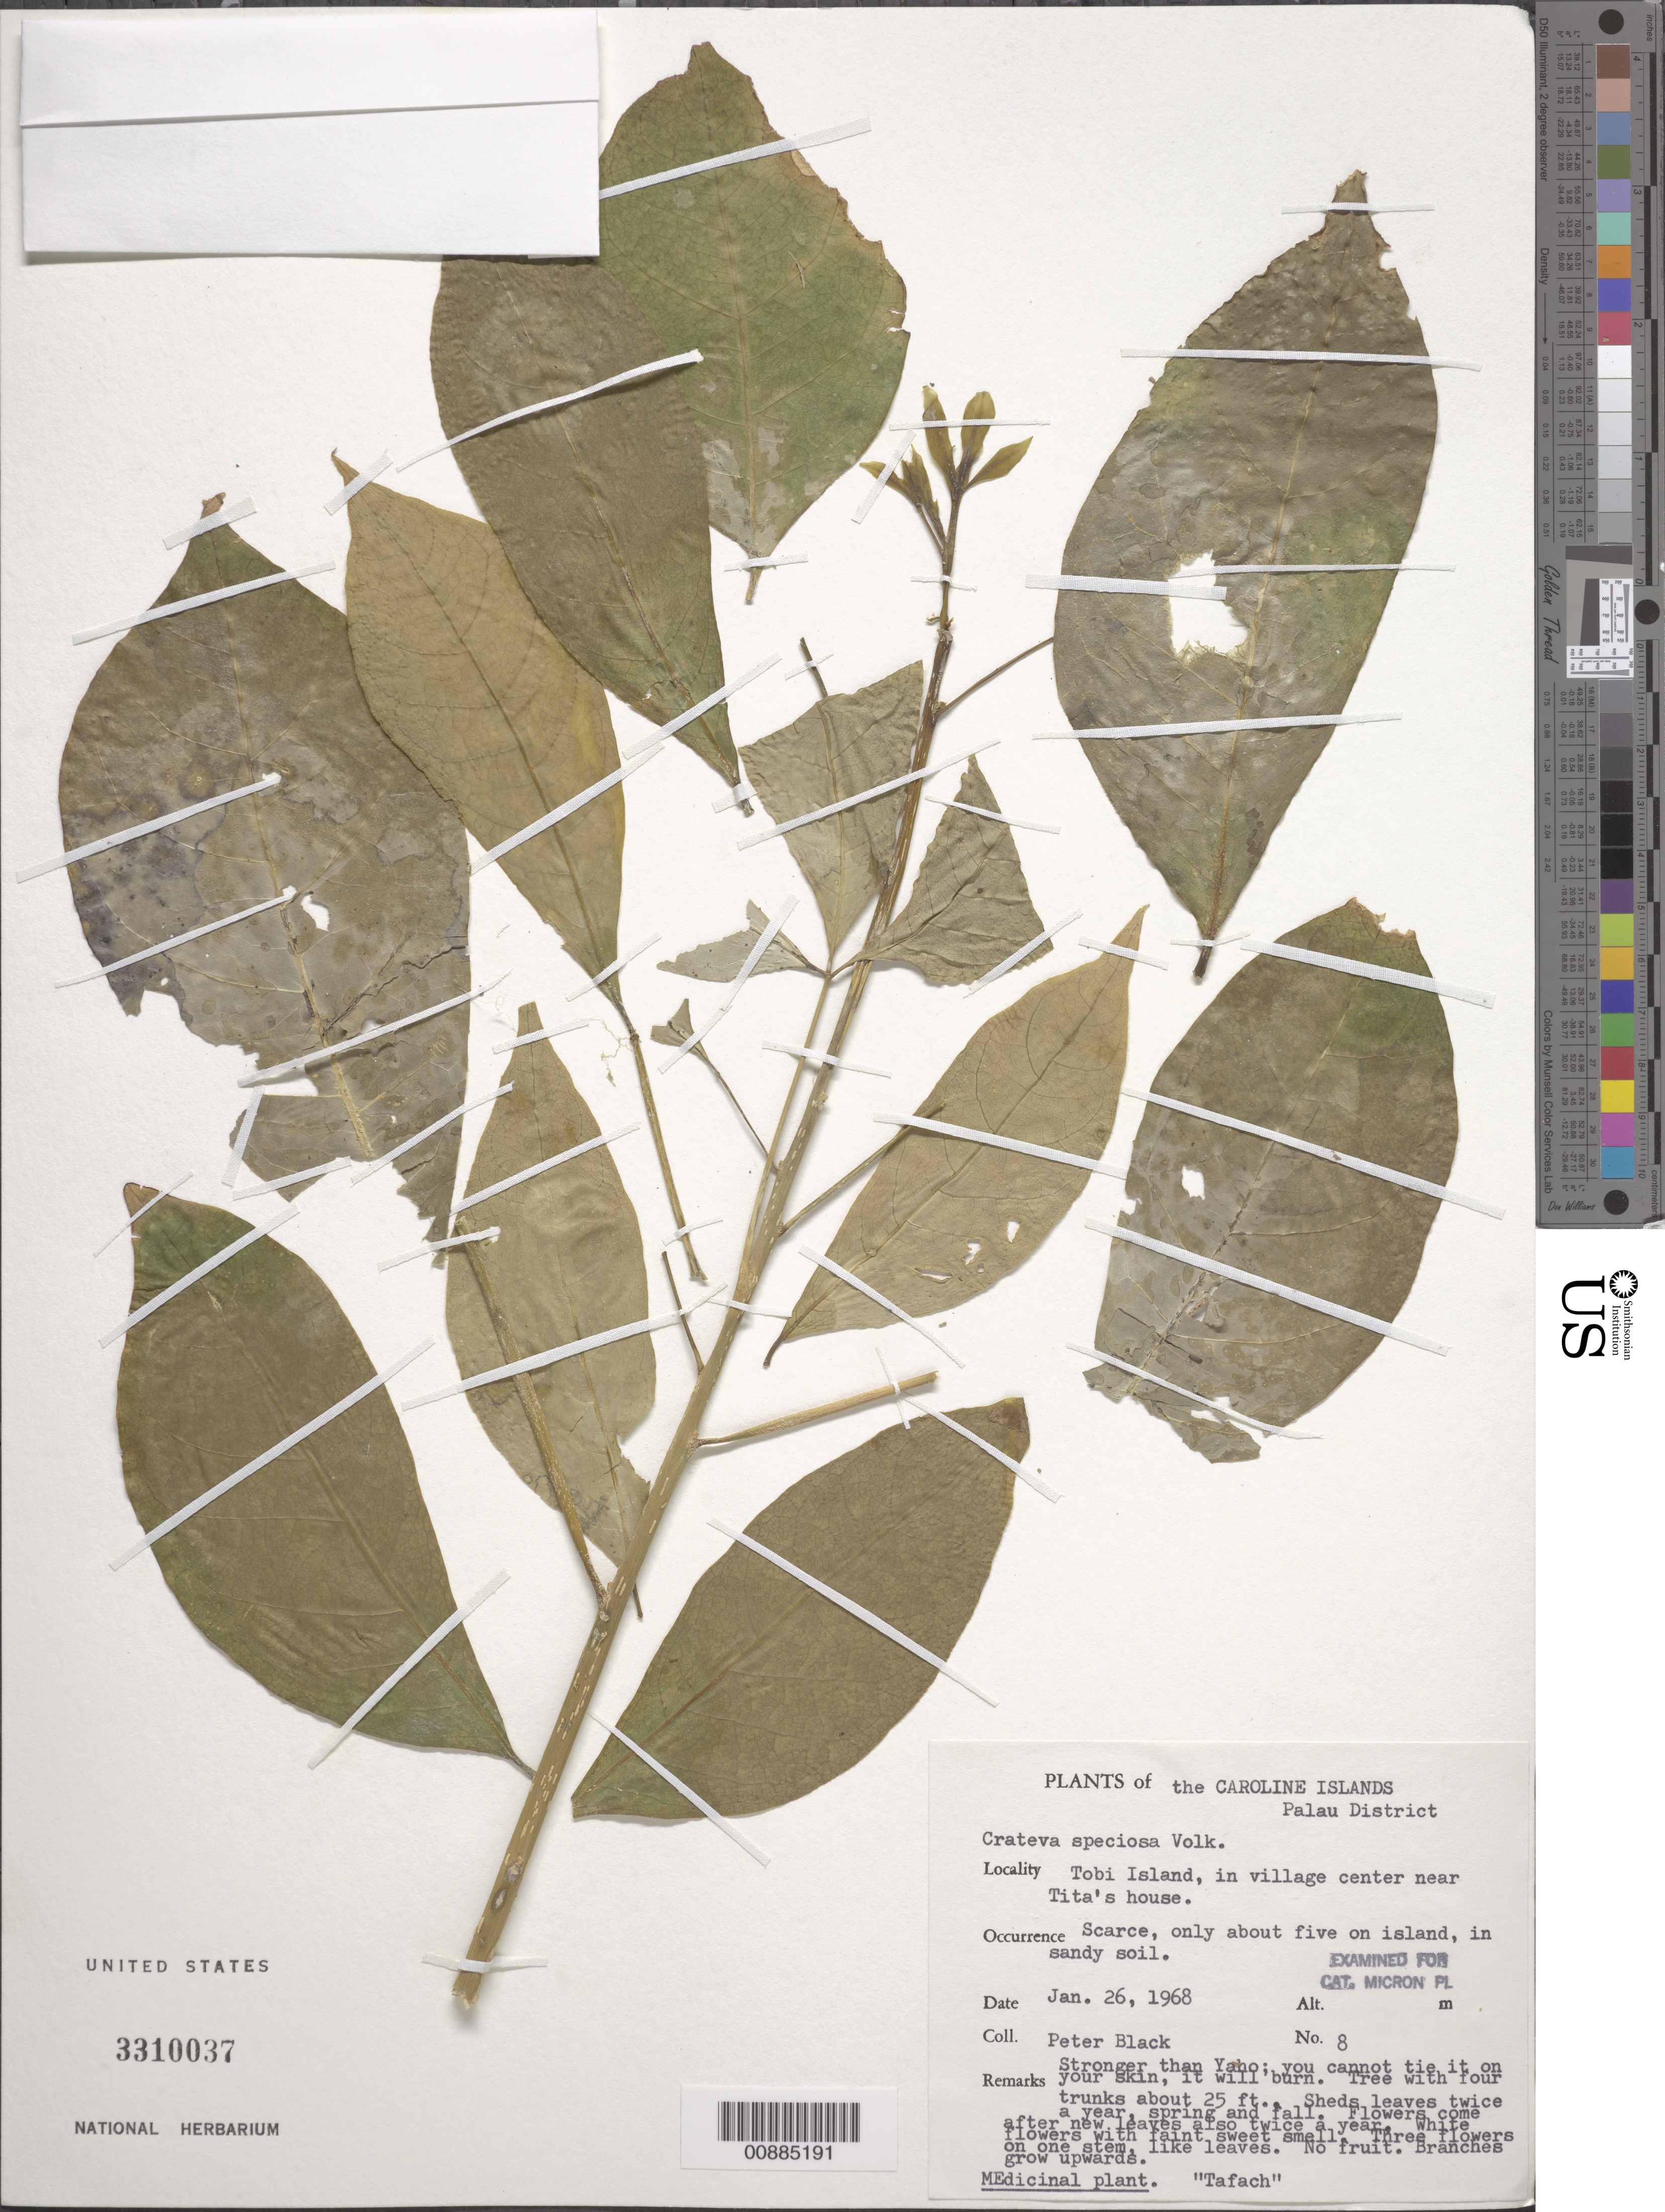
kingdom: Plantae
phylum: Tracheophyta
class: Magnoliopsida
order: Brassicales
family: Capparaceae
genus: Crateva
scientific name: Crateva speciosa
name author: Volkens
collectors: -- Black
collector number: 8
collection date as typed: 26 Jan 1968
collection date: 1968-01-26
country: Palau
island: Tobi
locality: in village center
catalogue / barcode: US 3310037